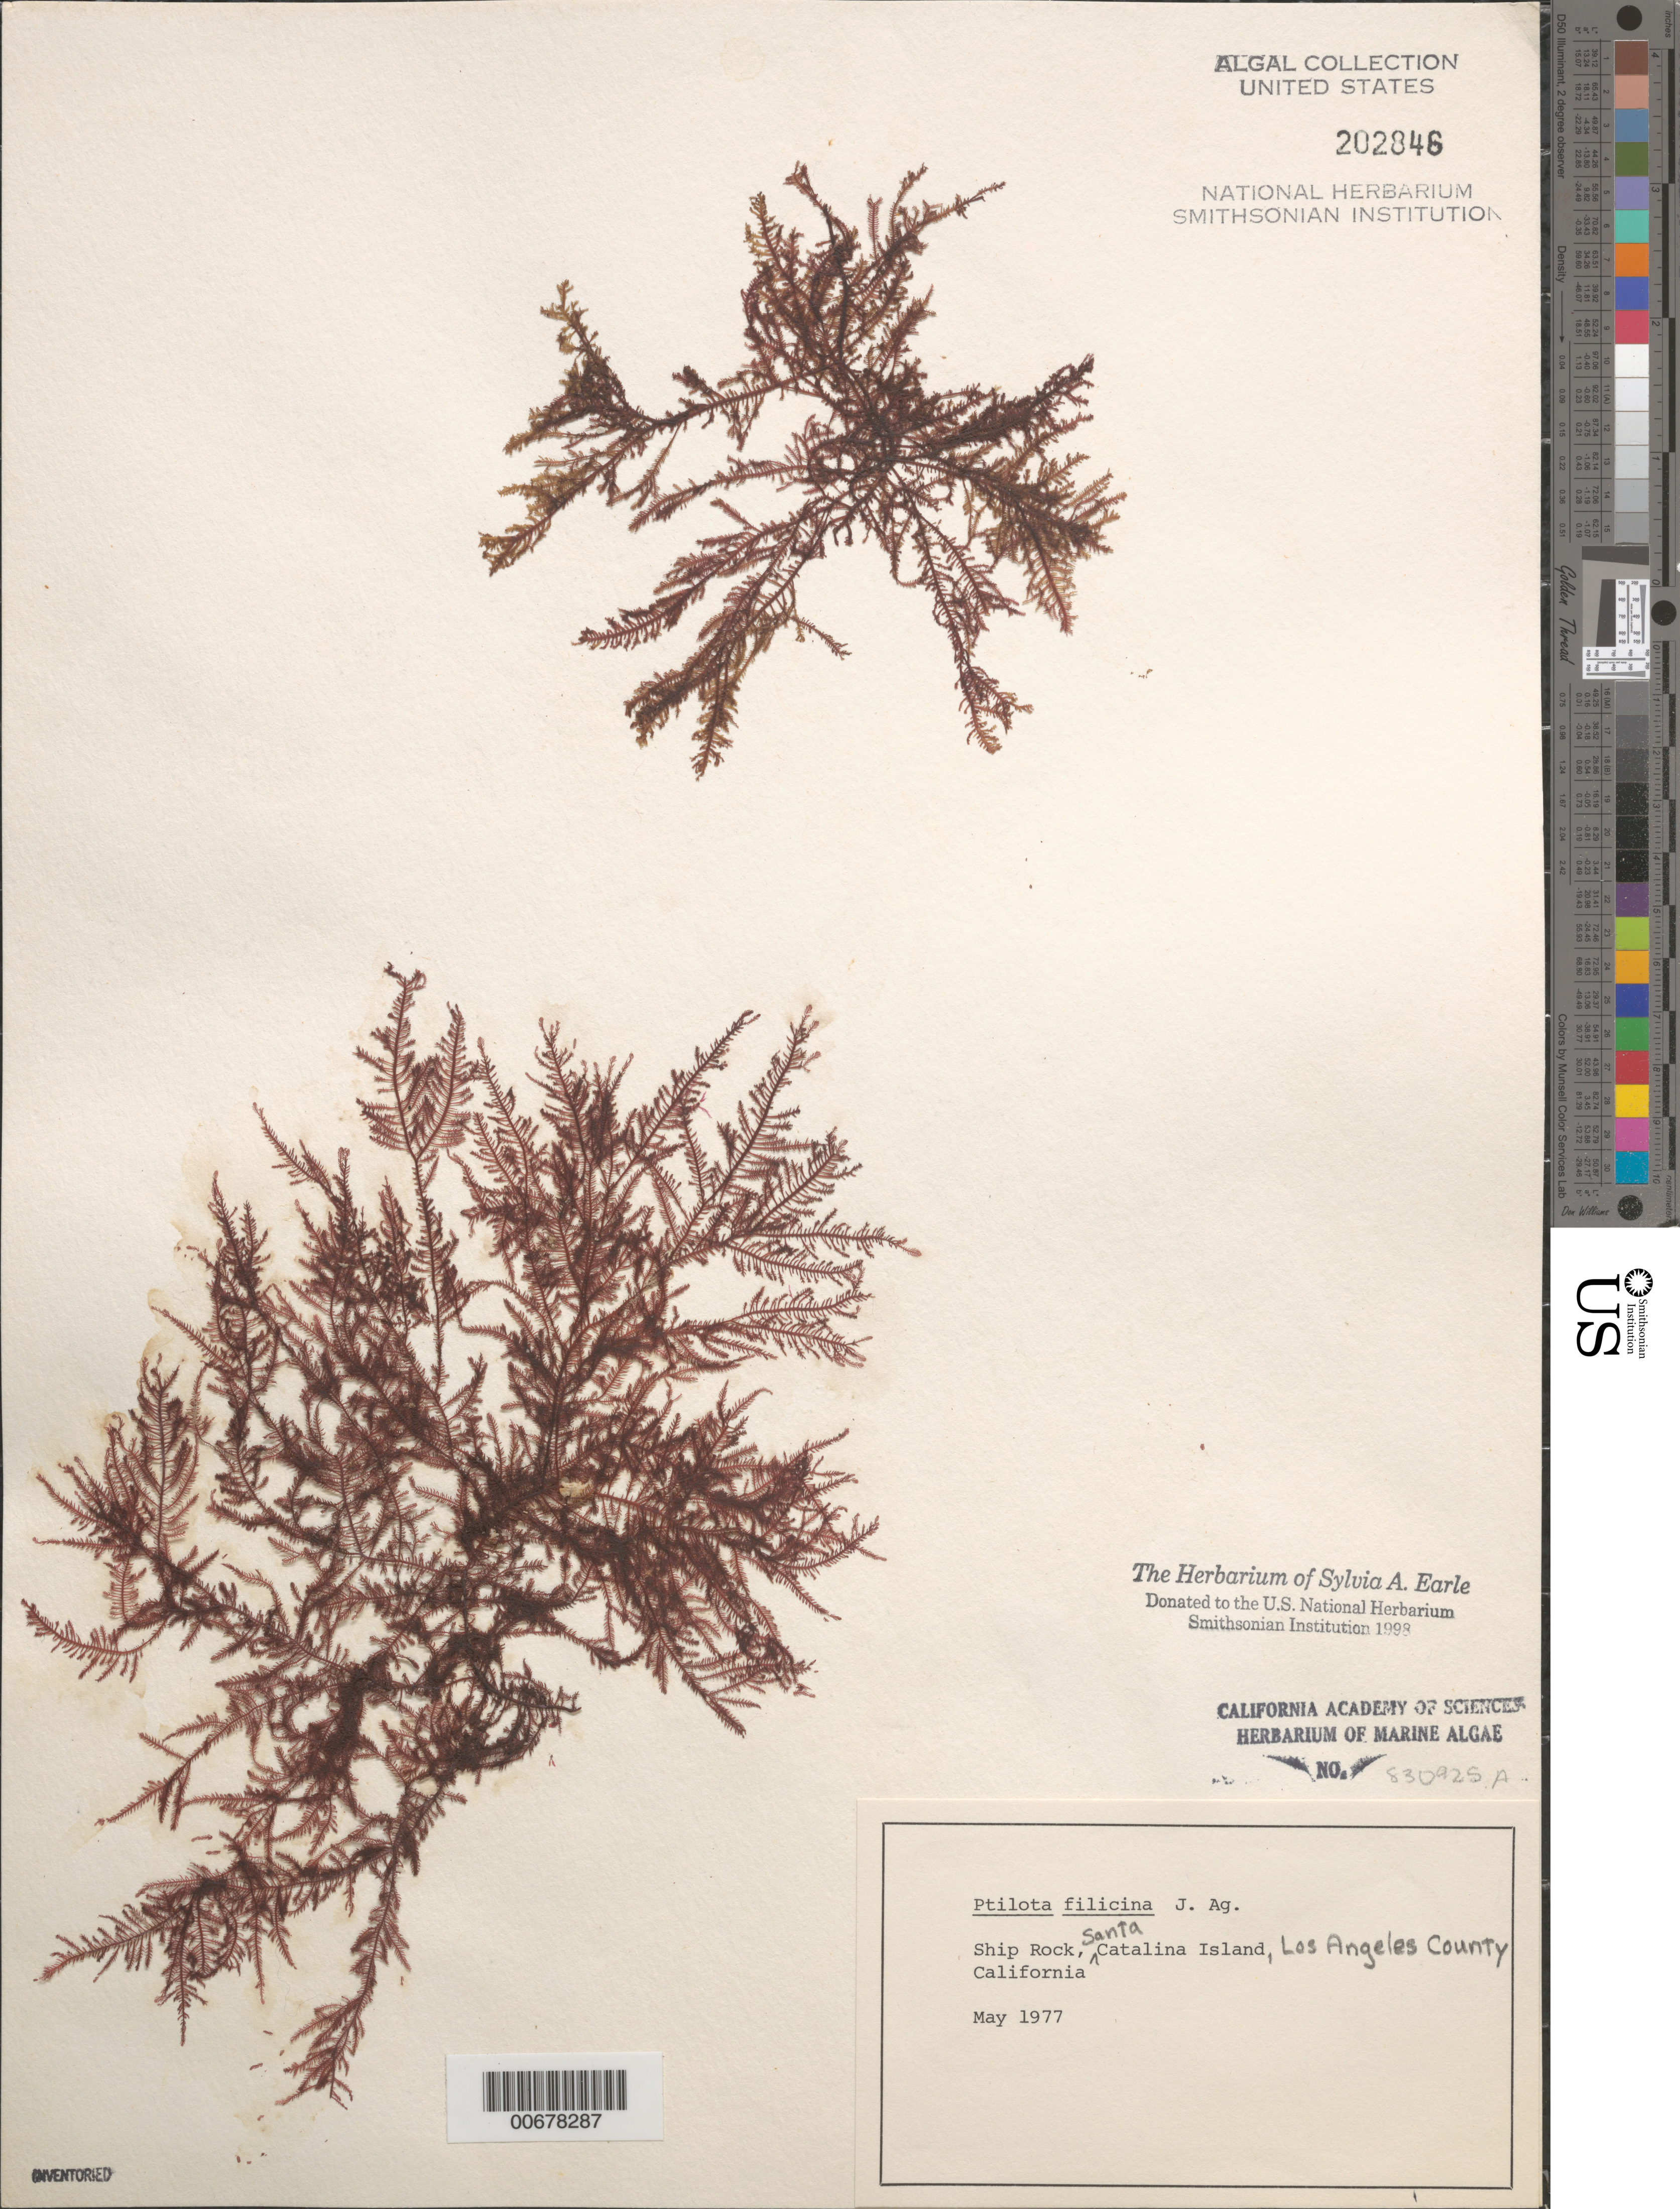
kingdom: Plantae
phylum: Rhodophyta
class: Florideophyceae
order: Ceramiales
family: Wrangeliaceae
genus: Ptilota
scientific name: Ptilota filicina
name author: J. Agardh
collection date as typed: May 1977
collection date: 1977-05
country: United States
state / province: California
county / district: Los Angeles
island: Santa Catalina Island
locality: Ship Rock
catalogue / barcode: US 202846